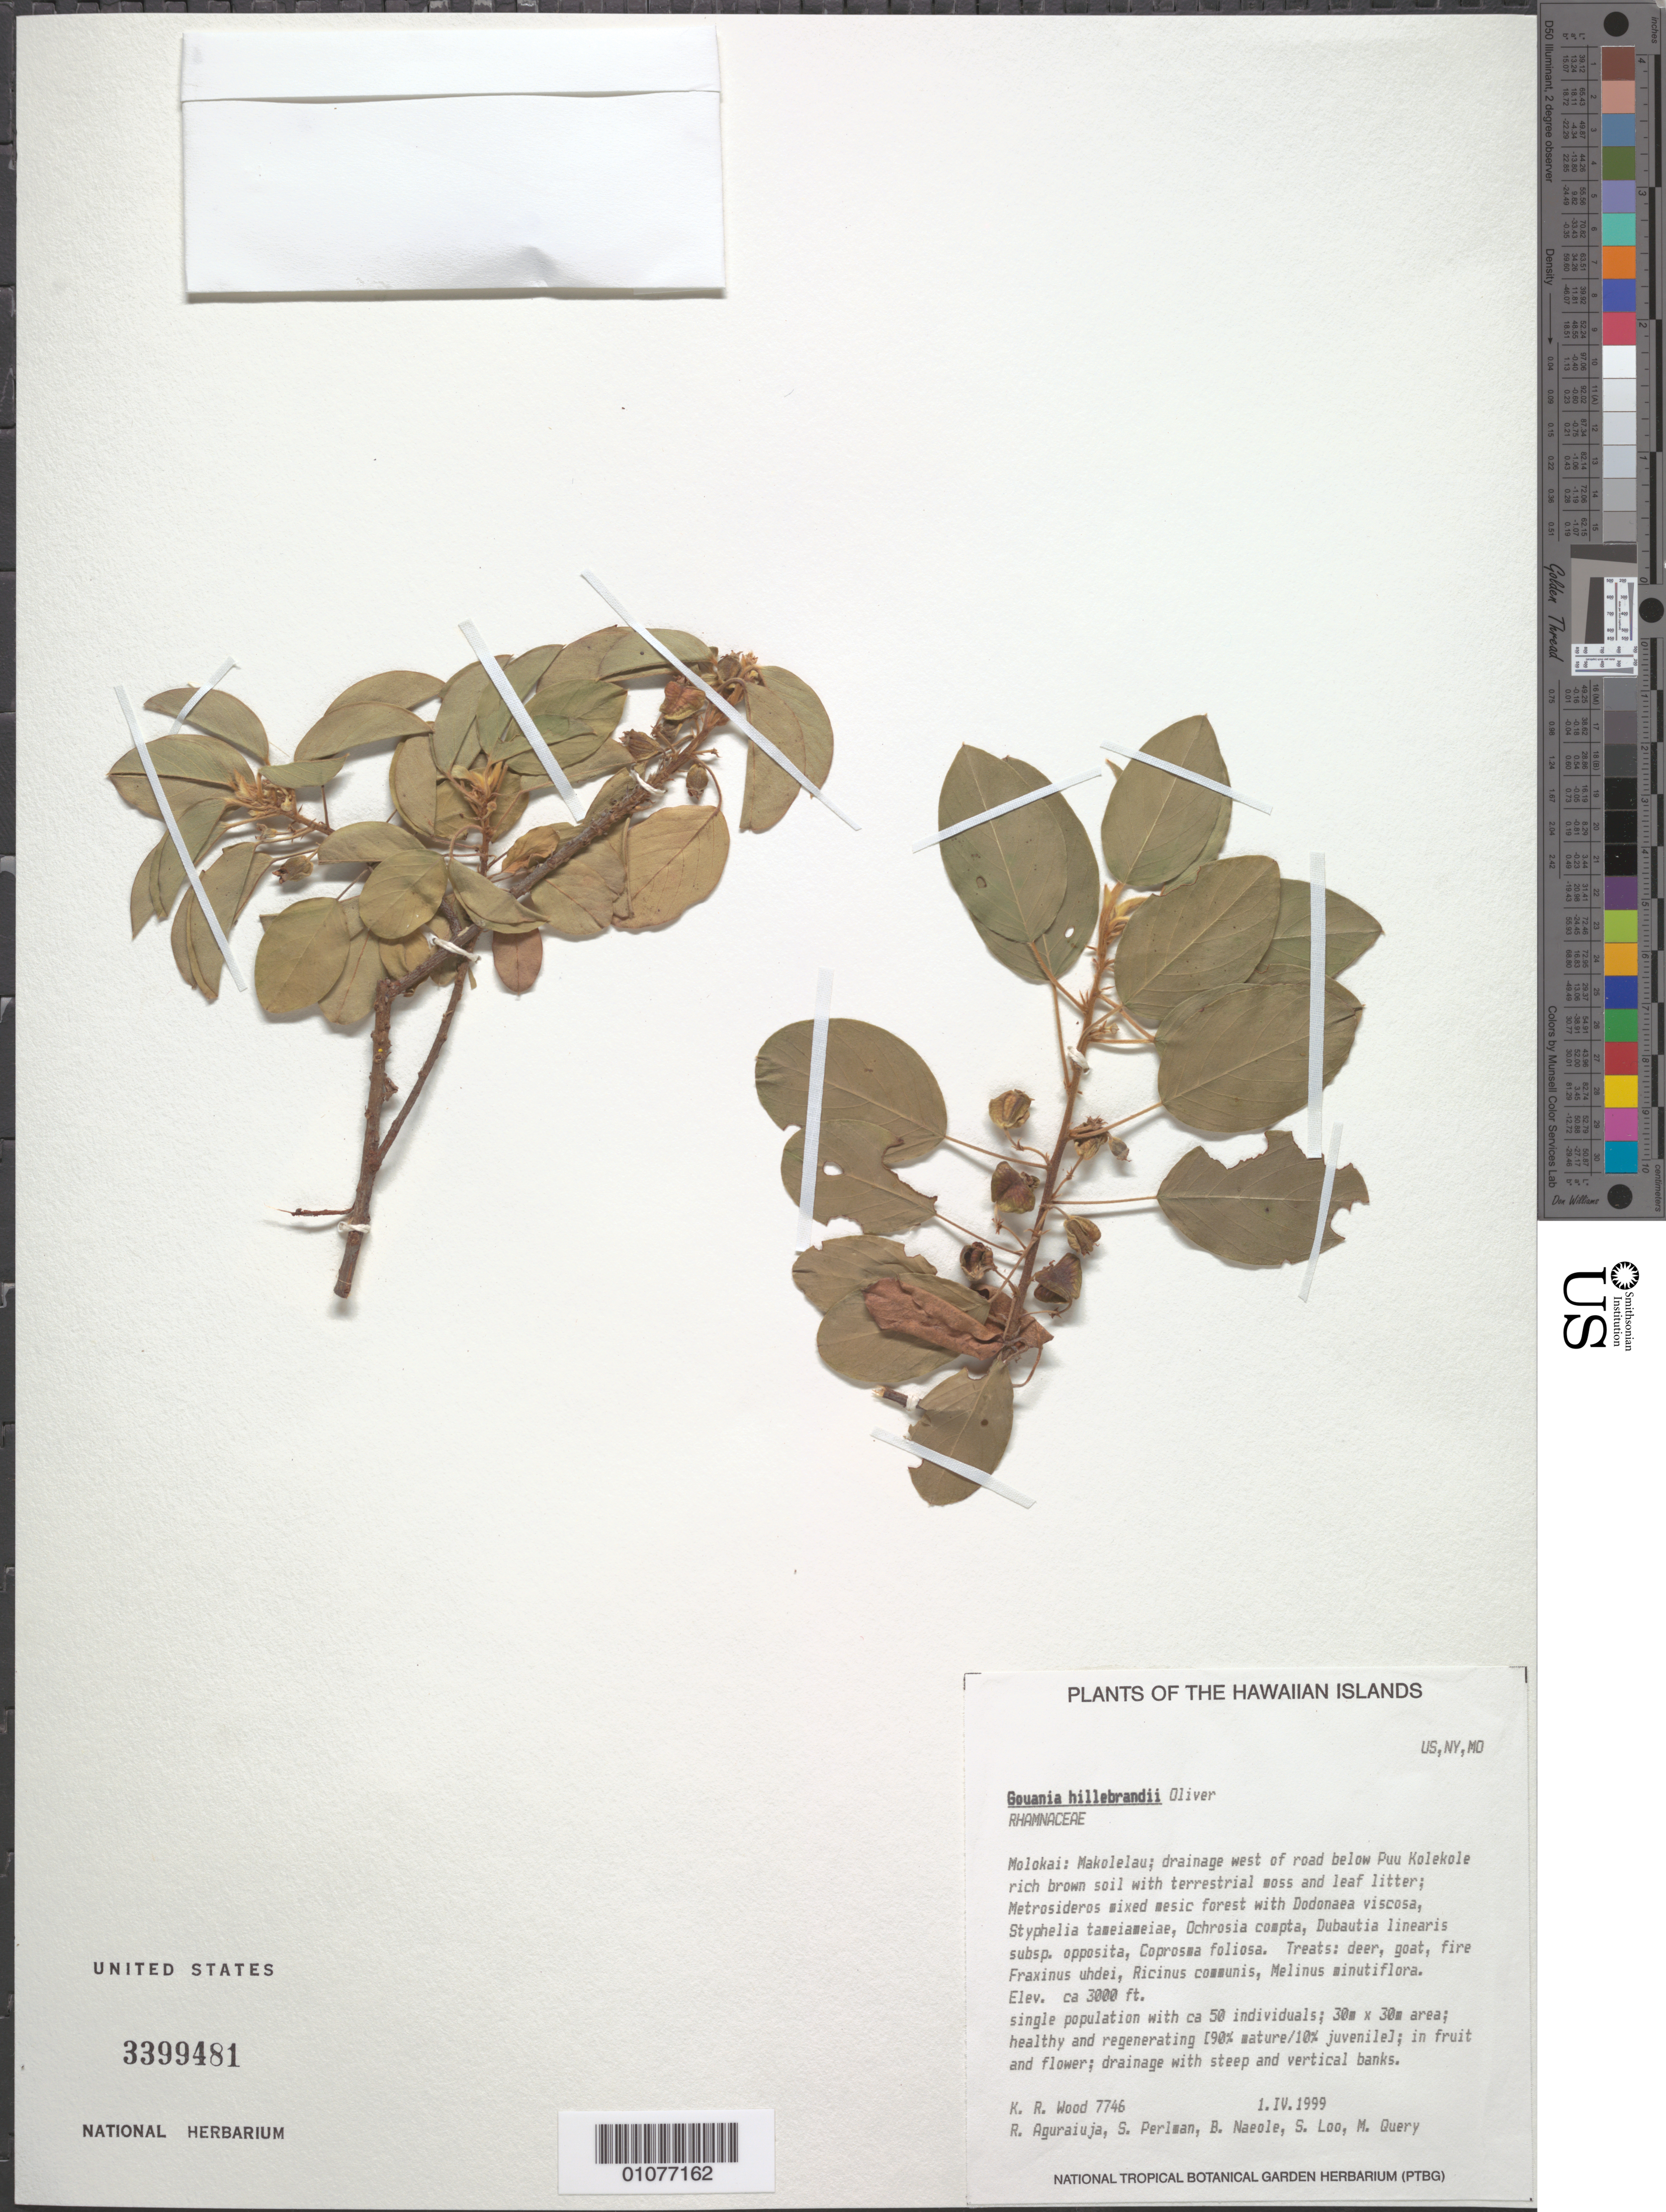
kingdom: Plantae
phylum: Tracheophyta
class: Magnoliopsida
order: Rosales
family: Rhamnaceae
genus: Gouania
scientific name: Gouania hillebrandii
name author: Oliv.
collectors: K. R. Wood, R. Aguraiuja, S. P. Perlman, B. Naeole, S. Loo & M. Query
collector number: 7746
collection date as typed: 1 Apr 1999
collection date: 1999-04-01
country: United States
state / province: Hawaii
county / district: Maui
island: Moloka'i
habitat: Rich brown soil with terrestrial moss and leaf litter; Metrosideros mixes mesic forest. Threats: deer, goat, fire, Fraxinus uhdei, Ricinus communis, Melinus minutiflora.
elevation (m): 914.4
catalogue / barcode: US 3399481